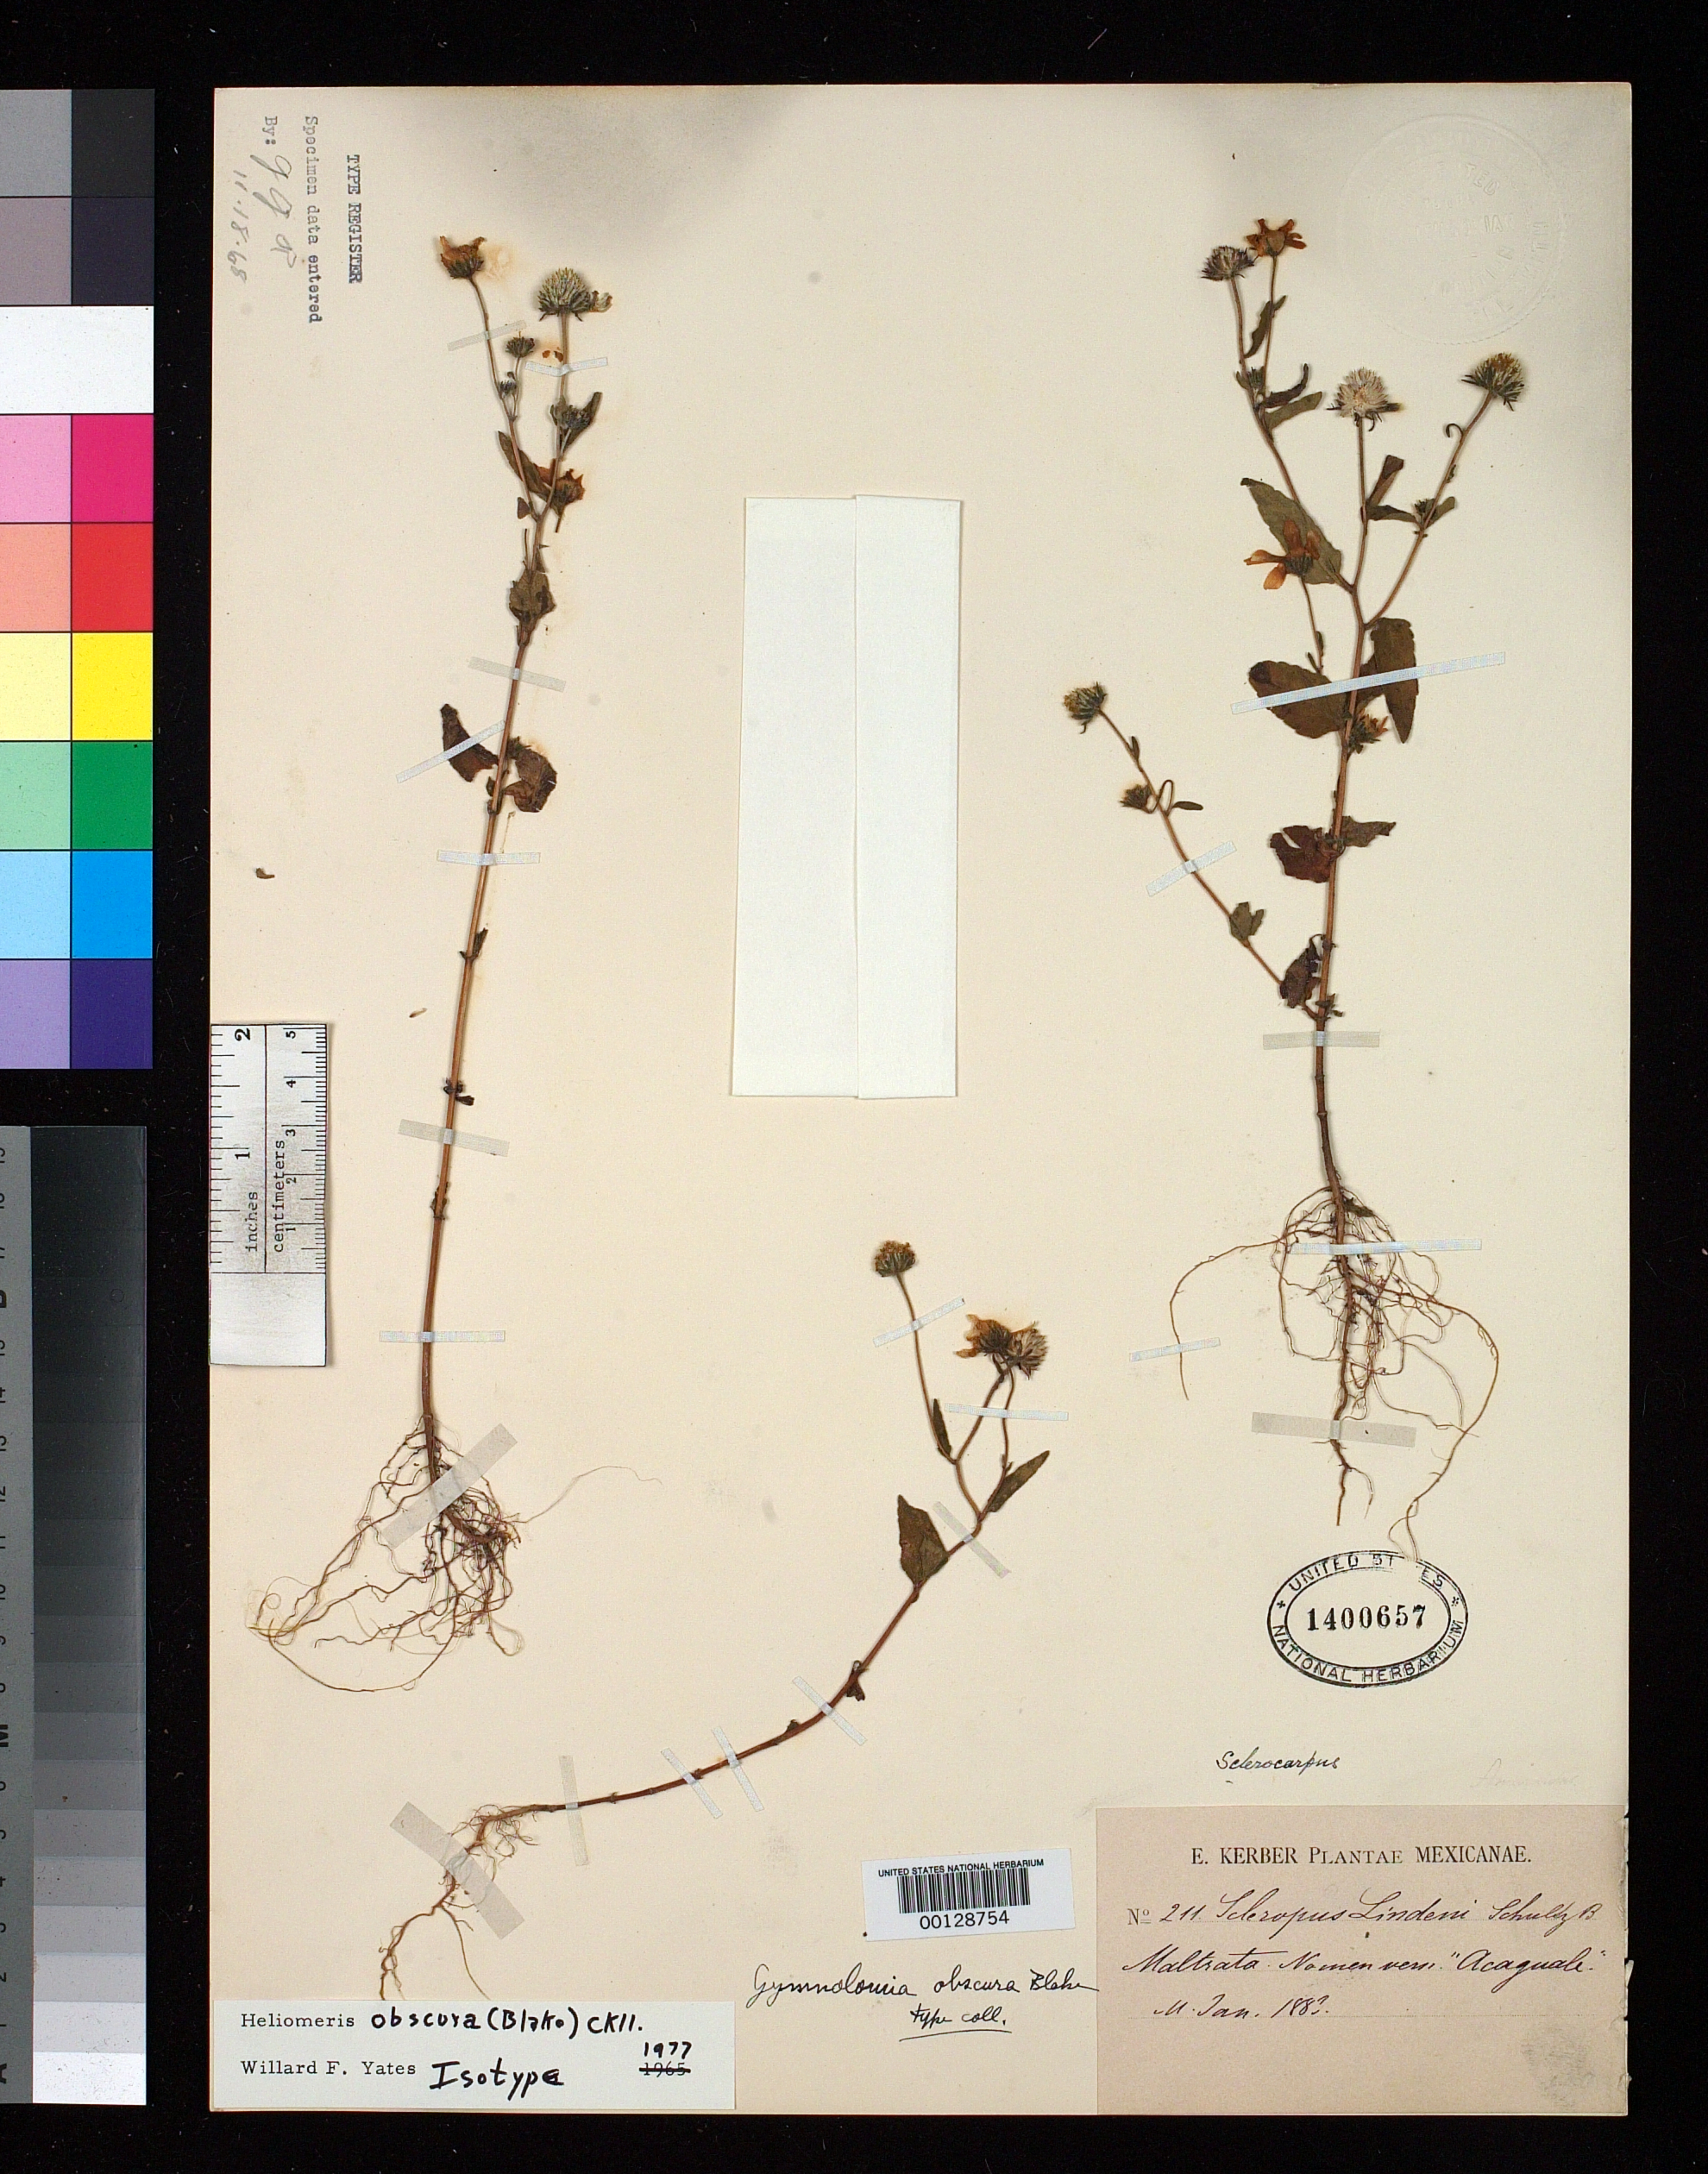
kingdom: Plantae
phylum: Tracheophyta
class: Magnoliopsida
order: Asterales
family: Asteraceae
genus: Gymnolomia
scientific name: Gymnolomia obscura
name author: S.F. Blake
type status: Type Collection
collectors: E. Kerber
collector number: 211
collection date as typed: Jan 1883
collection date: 1883-01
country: Mexico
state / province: Veracruz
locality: Maltrata.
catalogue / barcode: US 1400657